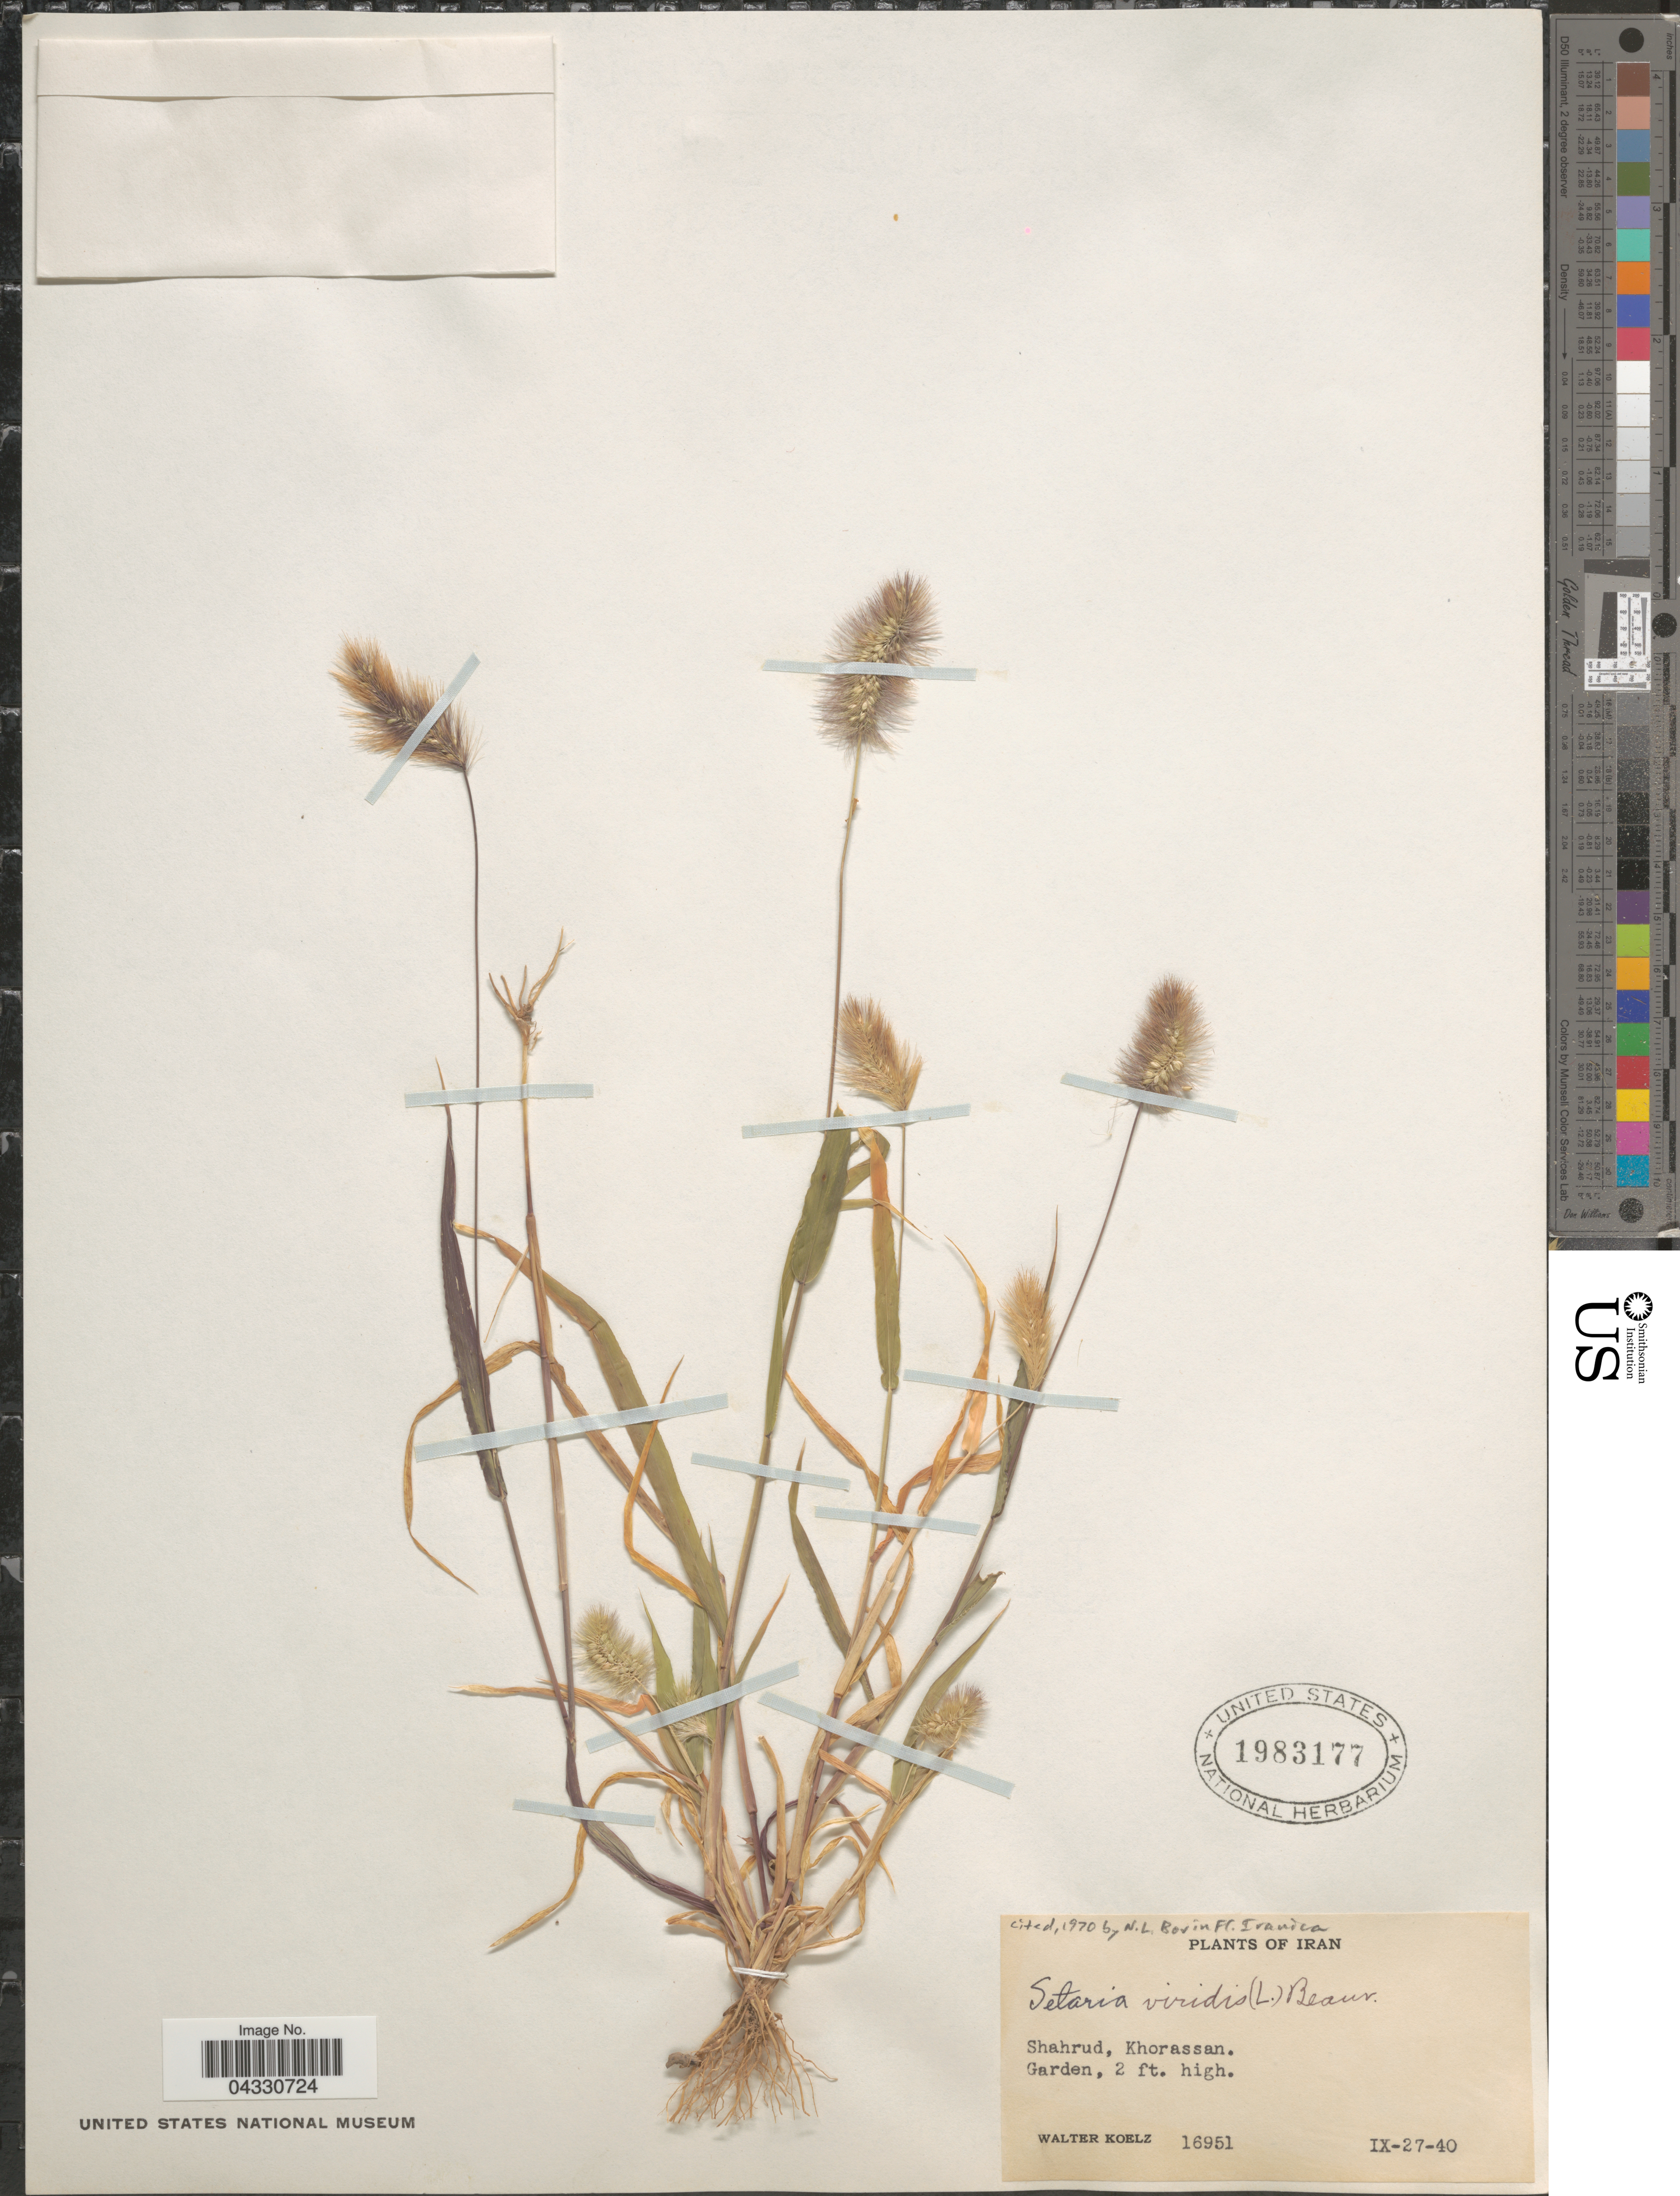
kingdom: Plantae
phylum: Tracheophyta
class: Liliopsida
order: Poales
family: Poaceae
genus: Setaria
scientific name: Setaria viridis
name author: (L.) P. Beauv.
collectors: W. N. Koelz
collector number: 16951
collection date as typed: Transcribed d/m/y: 27/9/40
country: Iran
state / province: Khorasan [obsolete]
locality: Shahrud, Khorassan. Garden.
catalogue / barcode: US 1983177